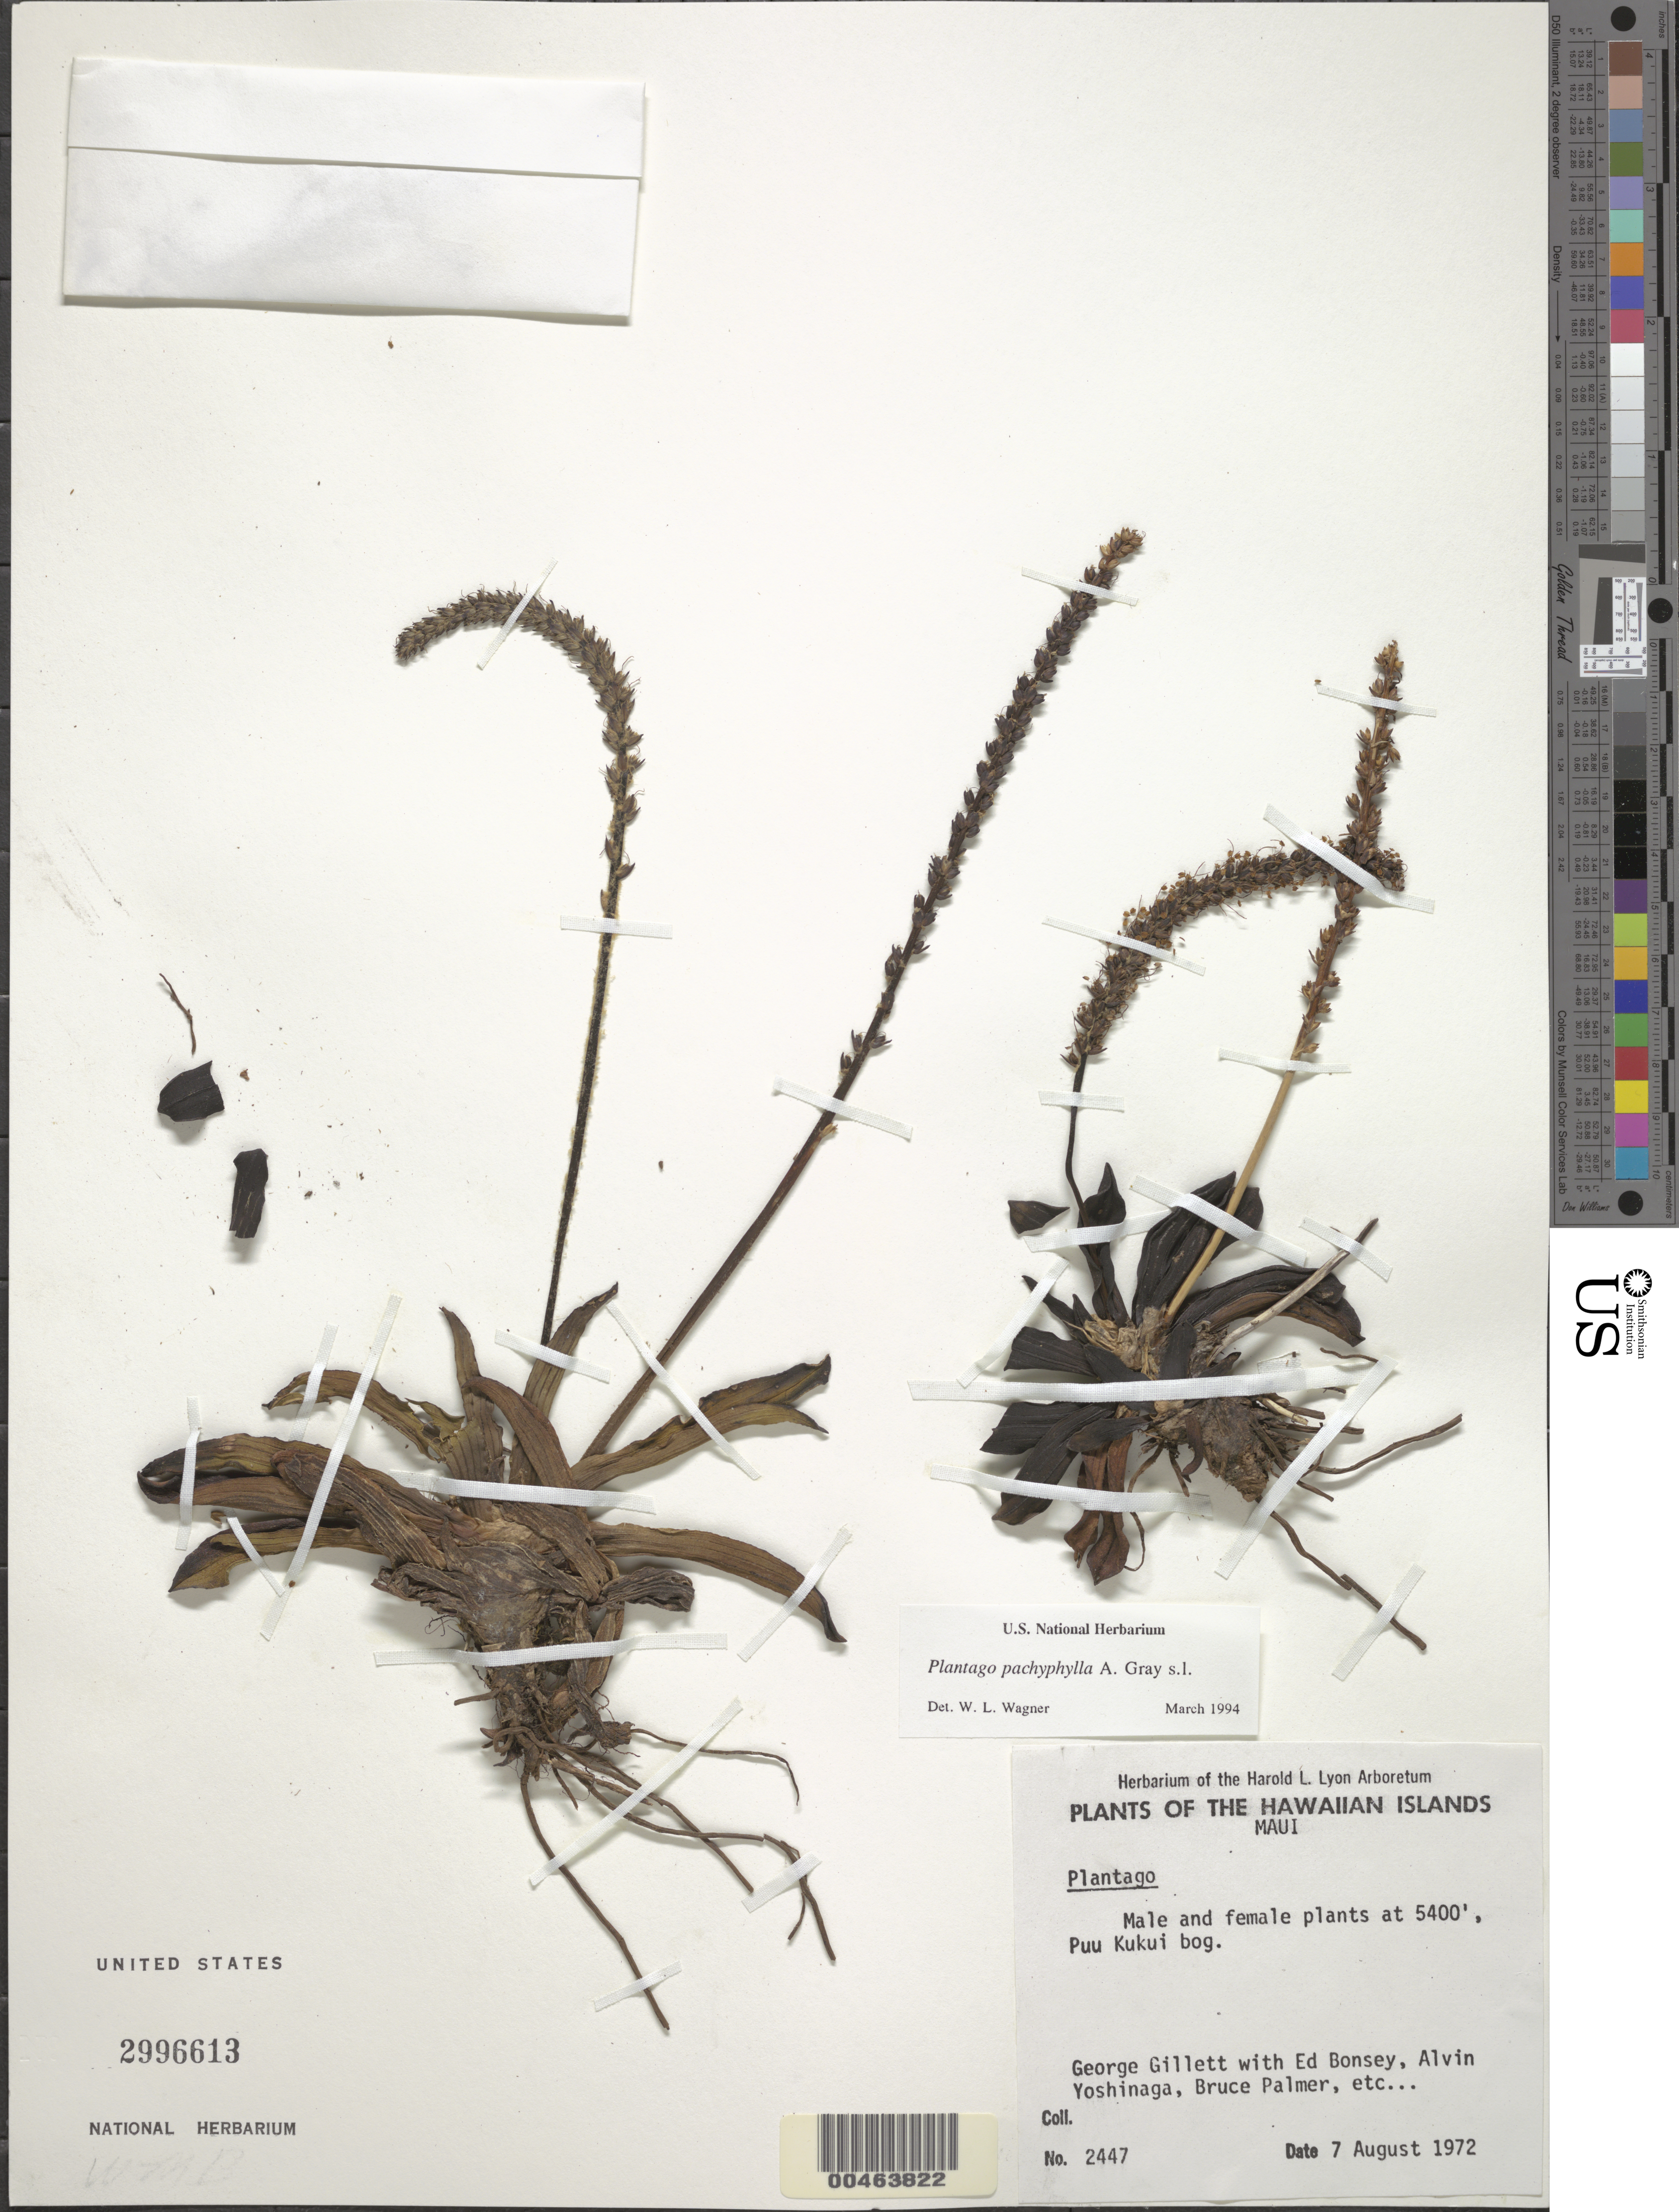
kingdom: Plantae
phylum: Tracheophyta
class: Magnoliopsida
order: Lamiales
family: Plantaginaceae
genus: Plantago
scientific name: Plantago pachyphylla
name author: A. Gray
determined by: Wagner, W. L., (BOT), Smithsonian Institution - National Museum of Natural History (UNITED STATES)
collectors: G. Gillett, E. Bonsey, A. Yoshinaga & B. Palmer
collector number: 2447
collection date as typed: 7 Aug 1972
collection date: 1972-08-07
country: United States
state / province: Hawaii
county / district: Maui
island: Maui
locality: Puu Kukui bog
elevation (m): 1646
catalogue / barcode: US 2996613